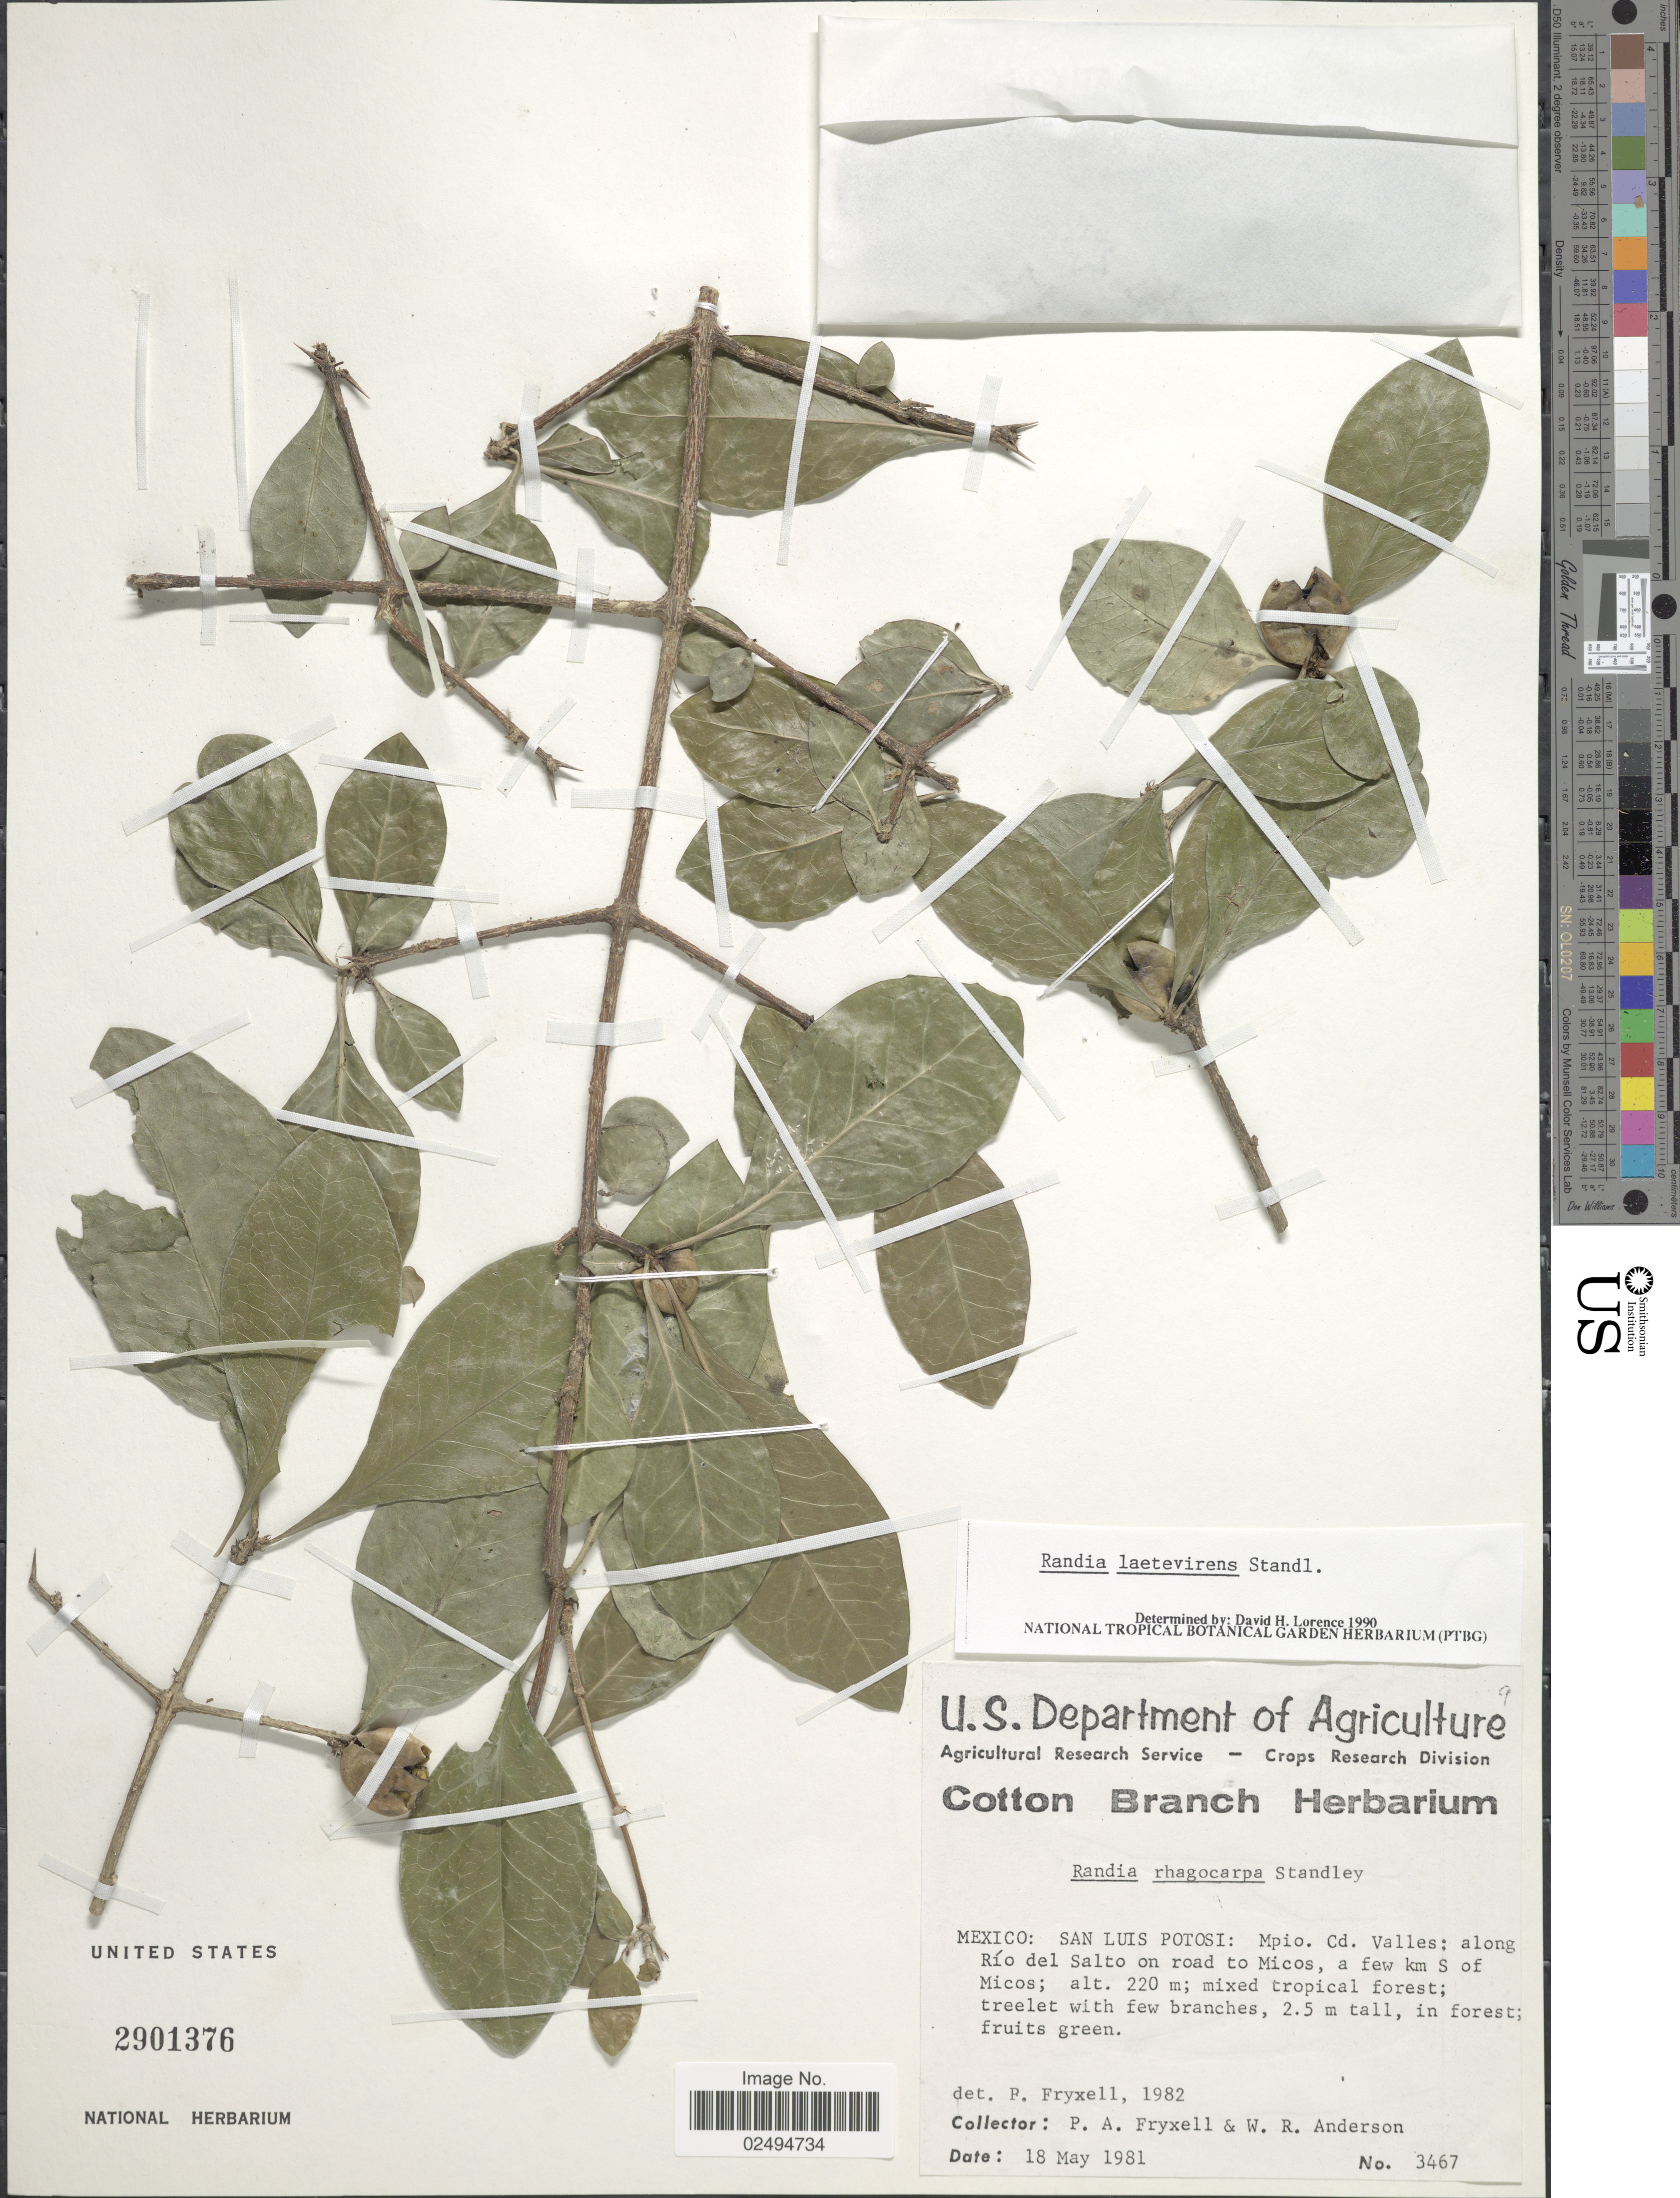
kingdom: Plantae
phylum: Tracheophyta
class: Magnoliopsida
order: Gentianales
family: Rubiaceae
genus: Randia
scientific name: Randia laetevirens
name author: Standl.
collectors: P. A. Fryxell & W. Anderson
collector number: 3467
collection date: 1981-05-18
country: Mexico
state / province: San Luis Potosí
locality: Mpio. Cd. Valles: along Rio del Salto on road to Micos, a few km S of Micos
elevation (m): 220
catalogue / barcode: US 2901376